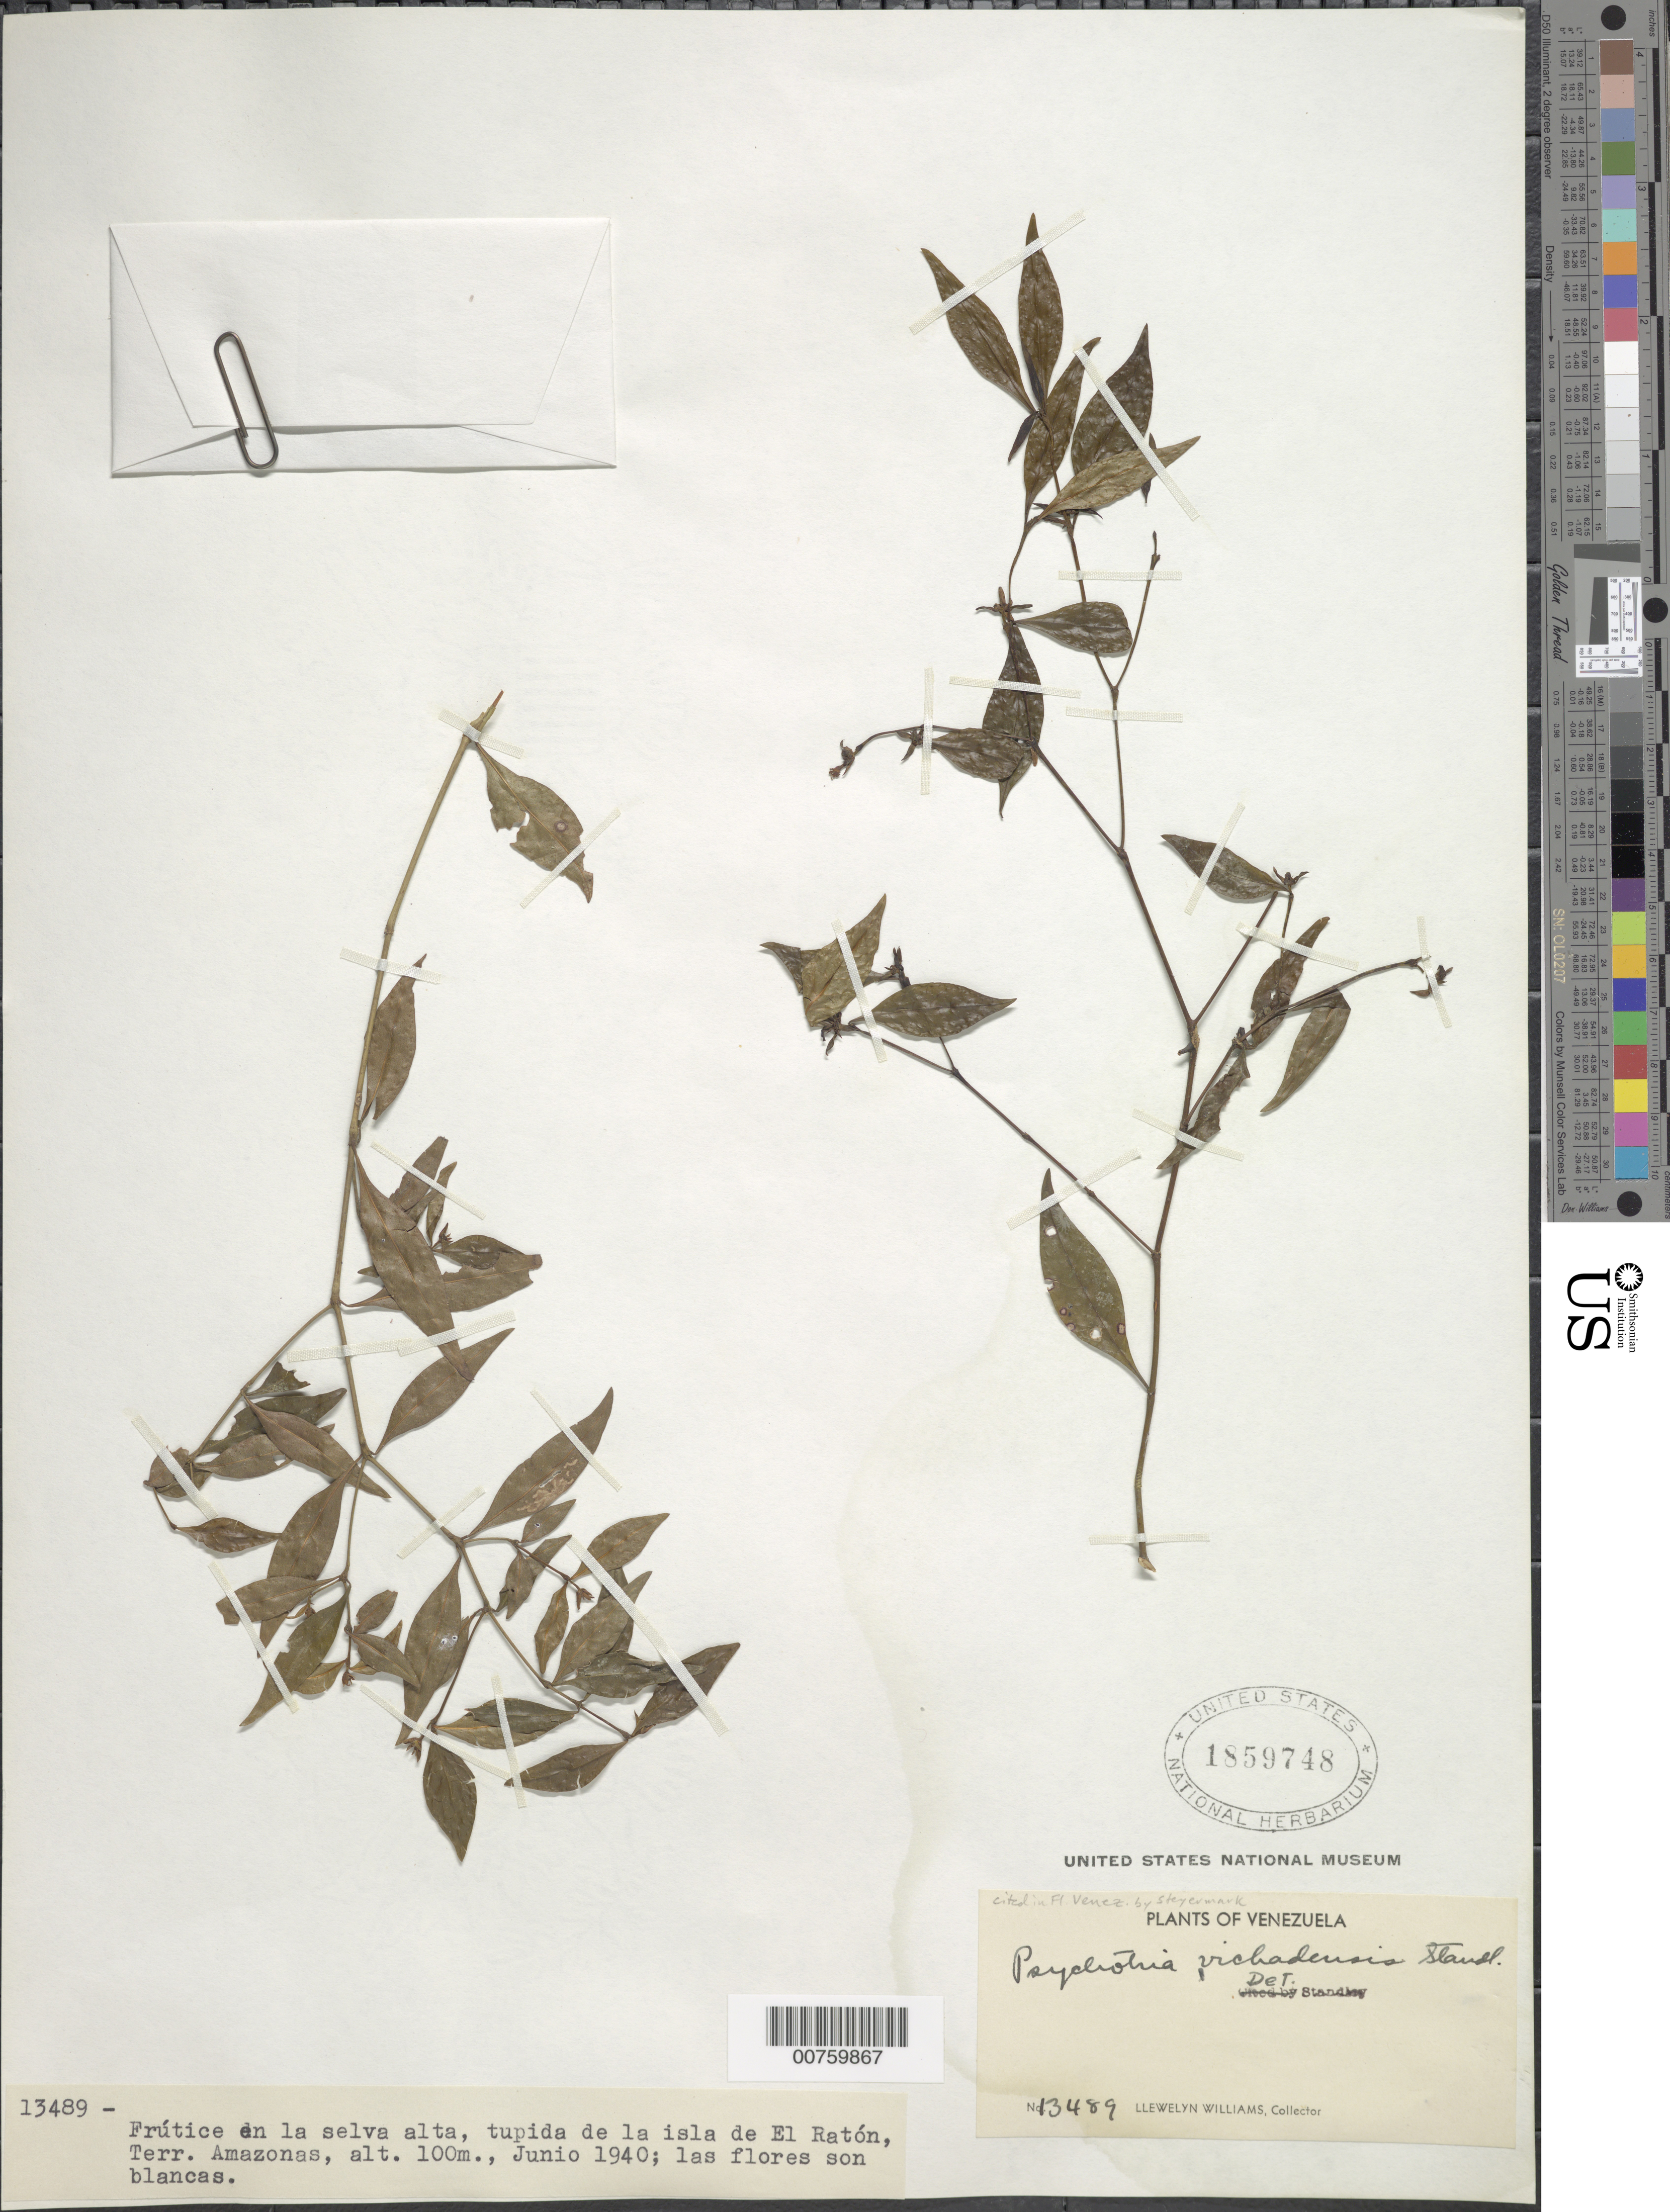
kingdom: Plantae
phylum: Tracheophyta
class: Magnoliopsida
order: Gentianales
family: Rubiaceae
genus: Psychotria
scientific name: Psychotria vichadensis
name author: Standl.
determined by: Standley, Paul C.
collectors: Ll. Williams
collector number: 13489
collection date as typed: Jun-40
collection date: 1940-06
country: Venezuela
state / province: Amazonas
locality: El Ratón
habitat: Selva alta, tupida de la isla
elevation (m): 100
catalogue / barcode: US 1859748